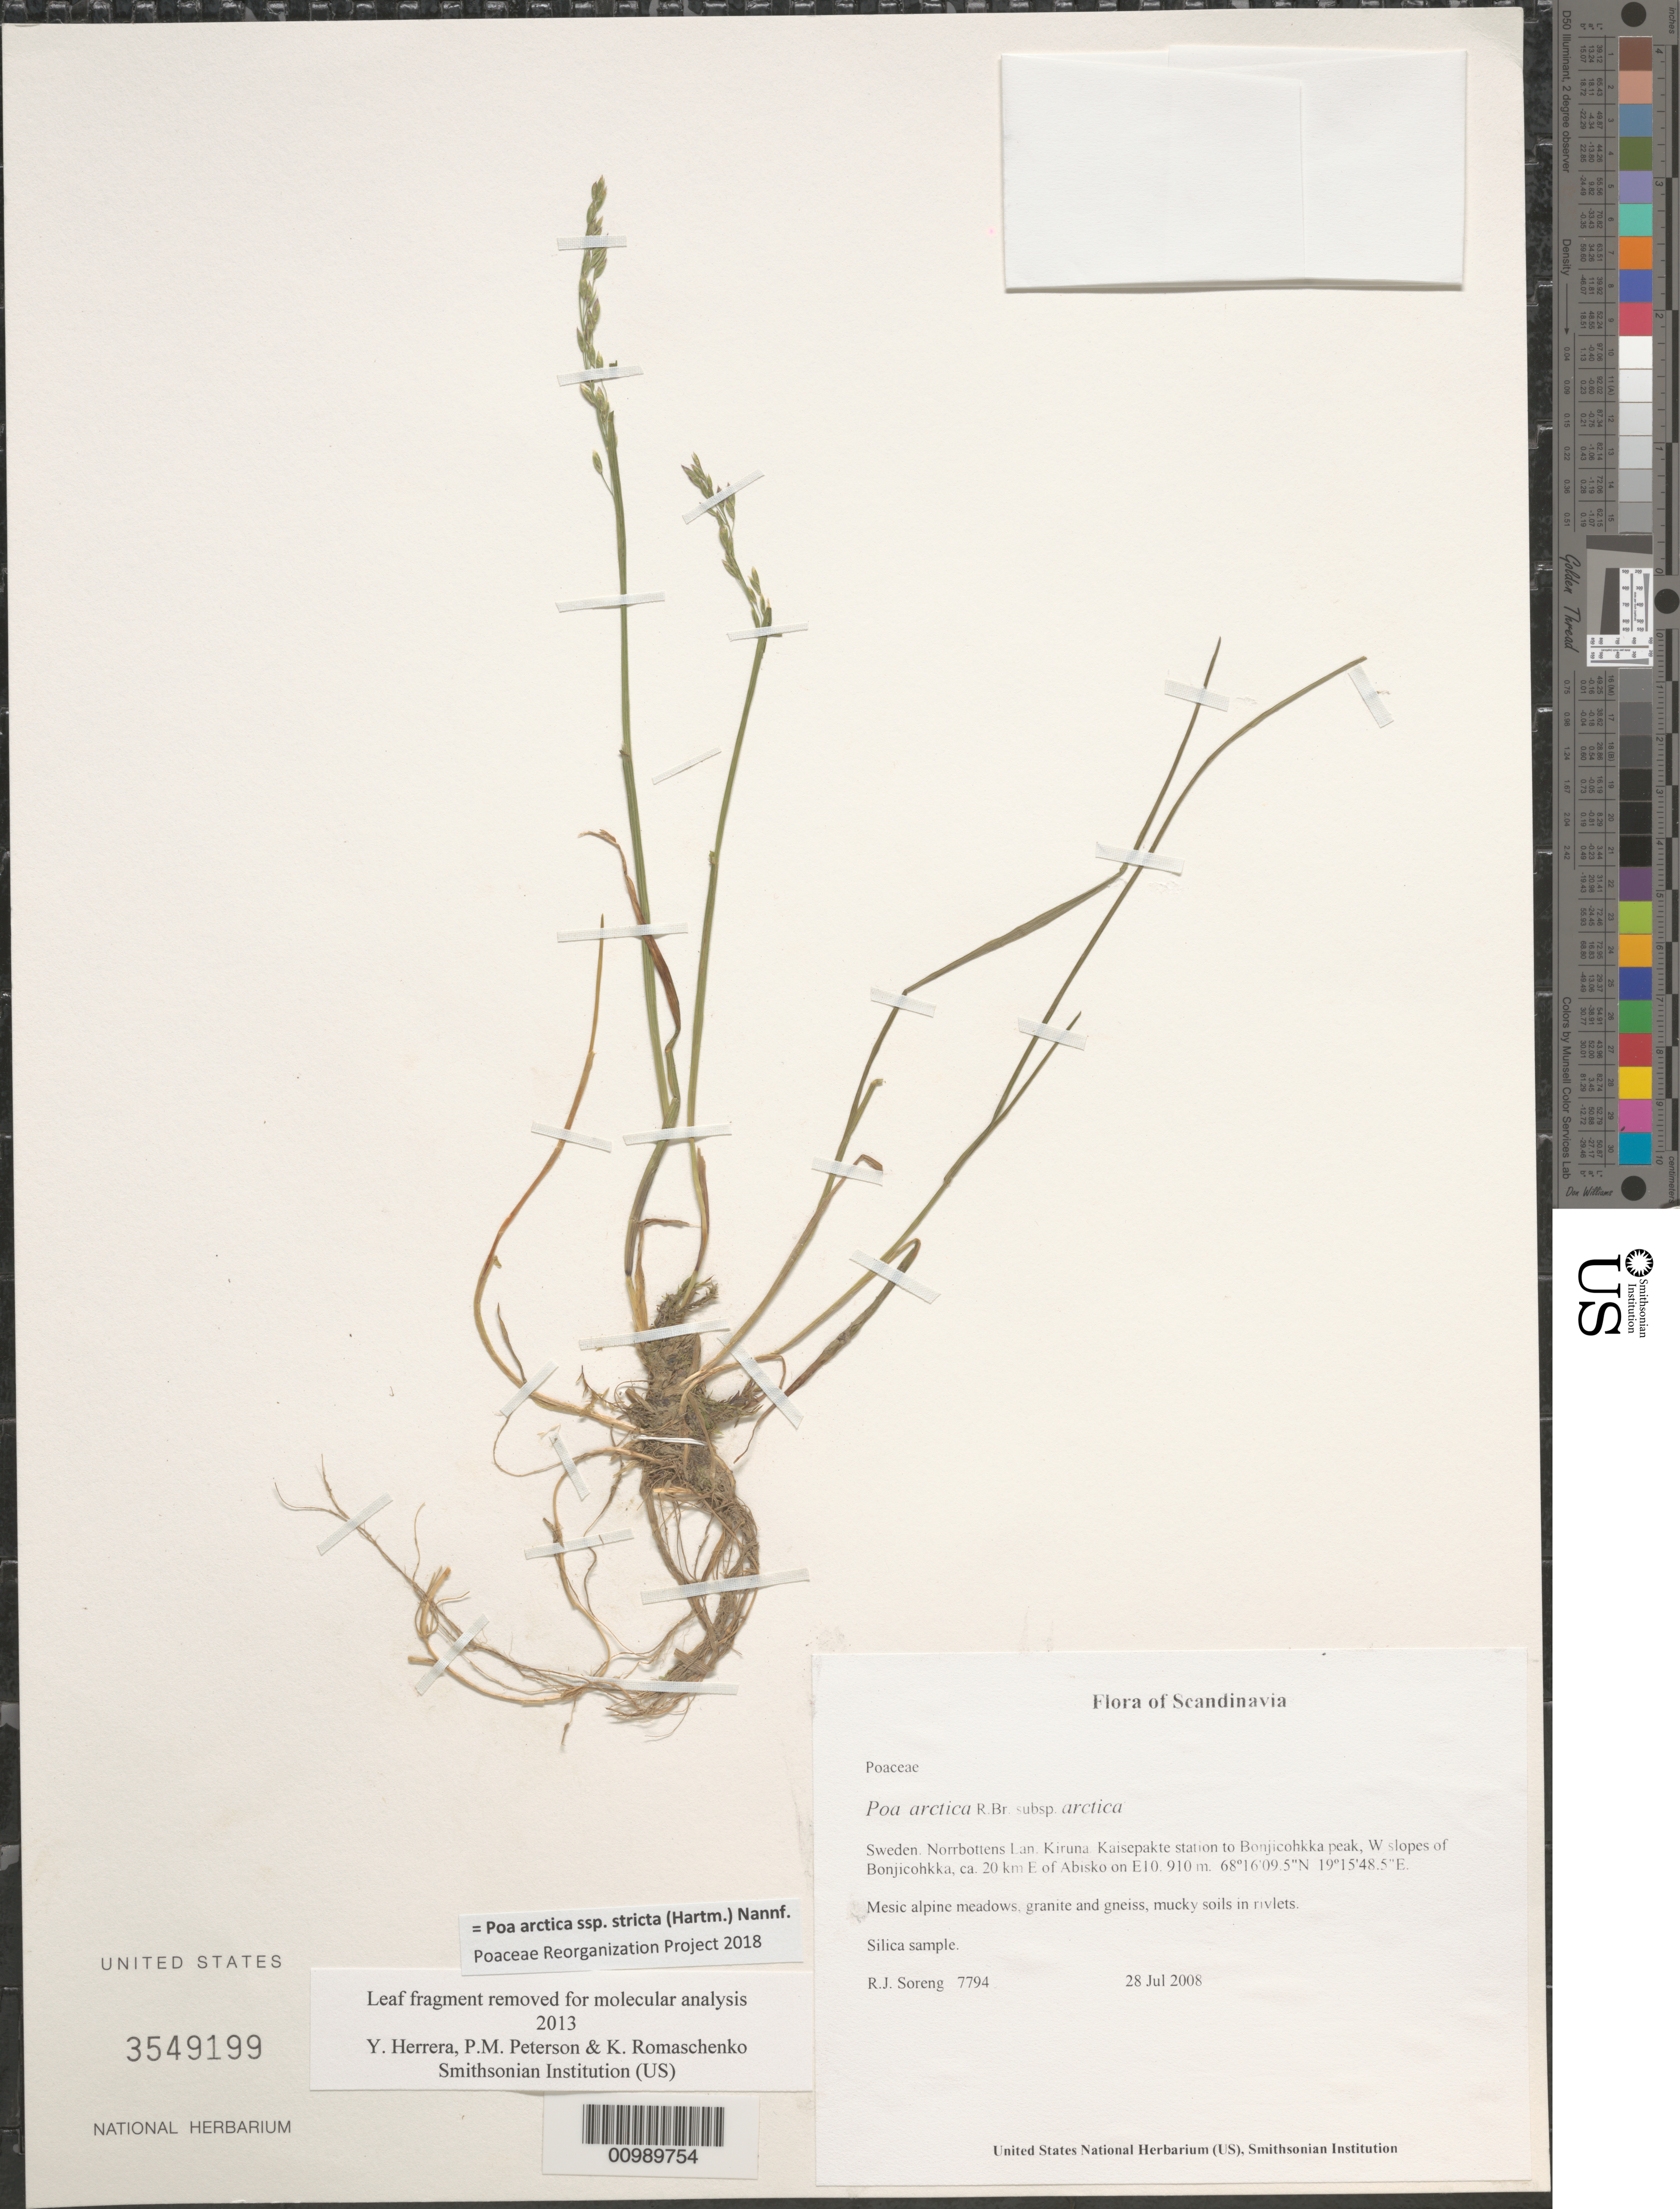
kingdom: Plantae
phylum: Tracheophyta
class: Liliopsida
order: Poales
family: Poaceae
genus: Poa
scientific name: Poa arctica subsp. stricta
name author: (Hartm.) Nannf.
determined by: Poaceae Reorganization Project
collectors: R. J. Soreng & N. L. Soreng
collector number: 7794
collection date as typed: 28 Jul 2008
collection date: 2008-07-28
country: Sweden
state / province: Norrbotten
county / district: Kiruna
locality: Kaisepakte station to Bonjicohkka peak, W slopes of Bonjicohkka, ca. 20 km E of Abisko on E10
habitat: Mesic alpine meadows, granite and gneiss, mucky soils in rivlets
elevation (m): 910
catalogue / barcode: US 3549199